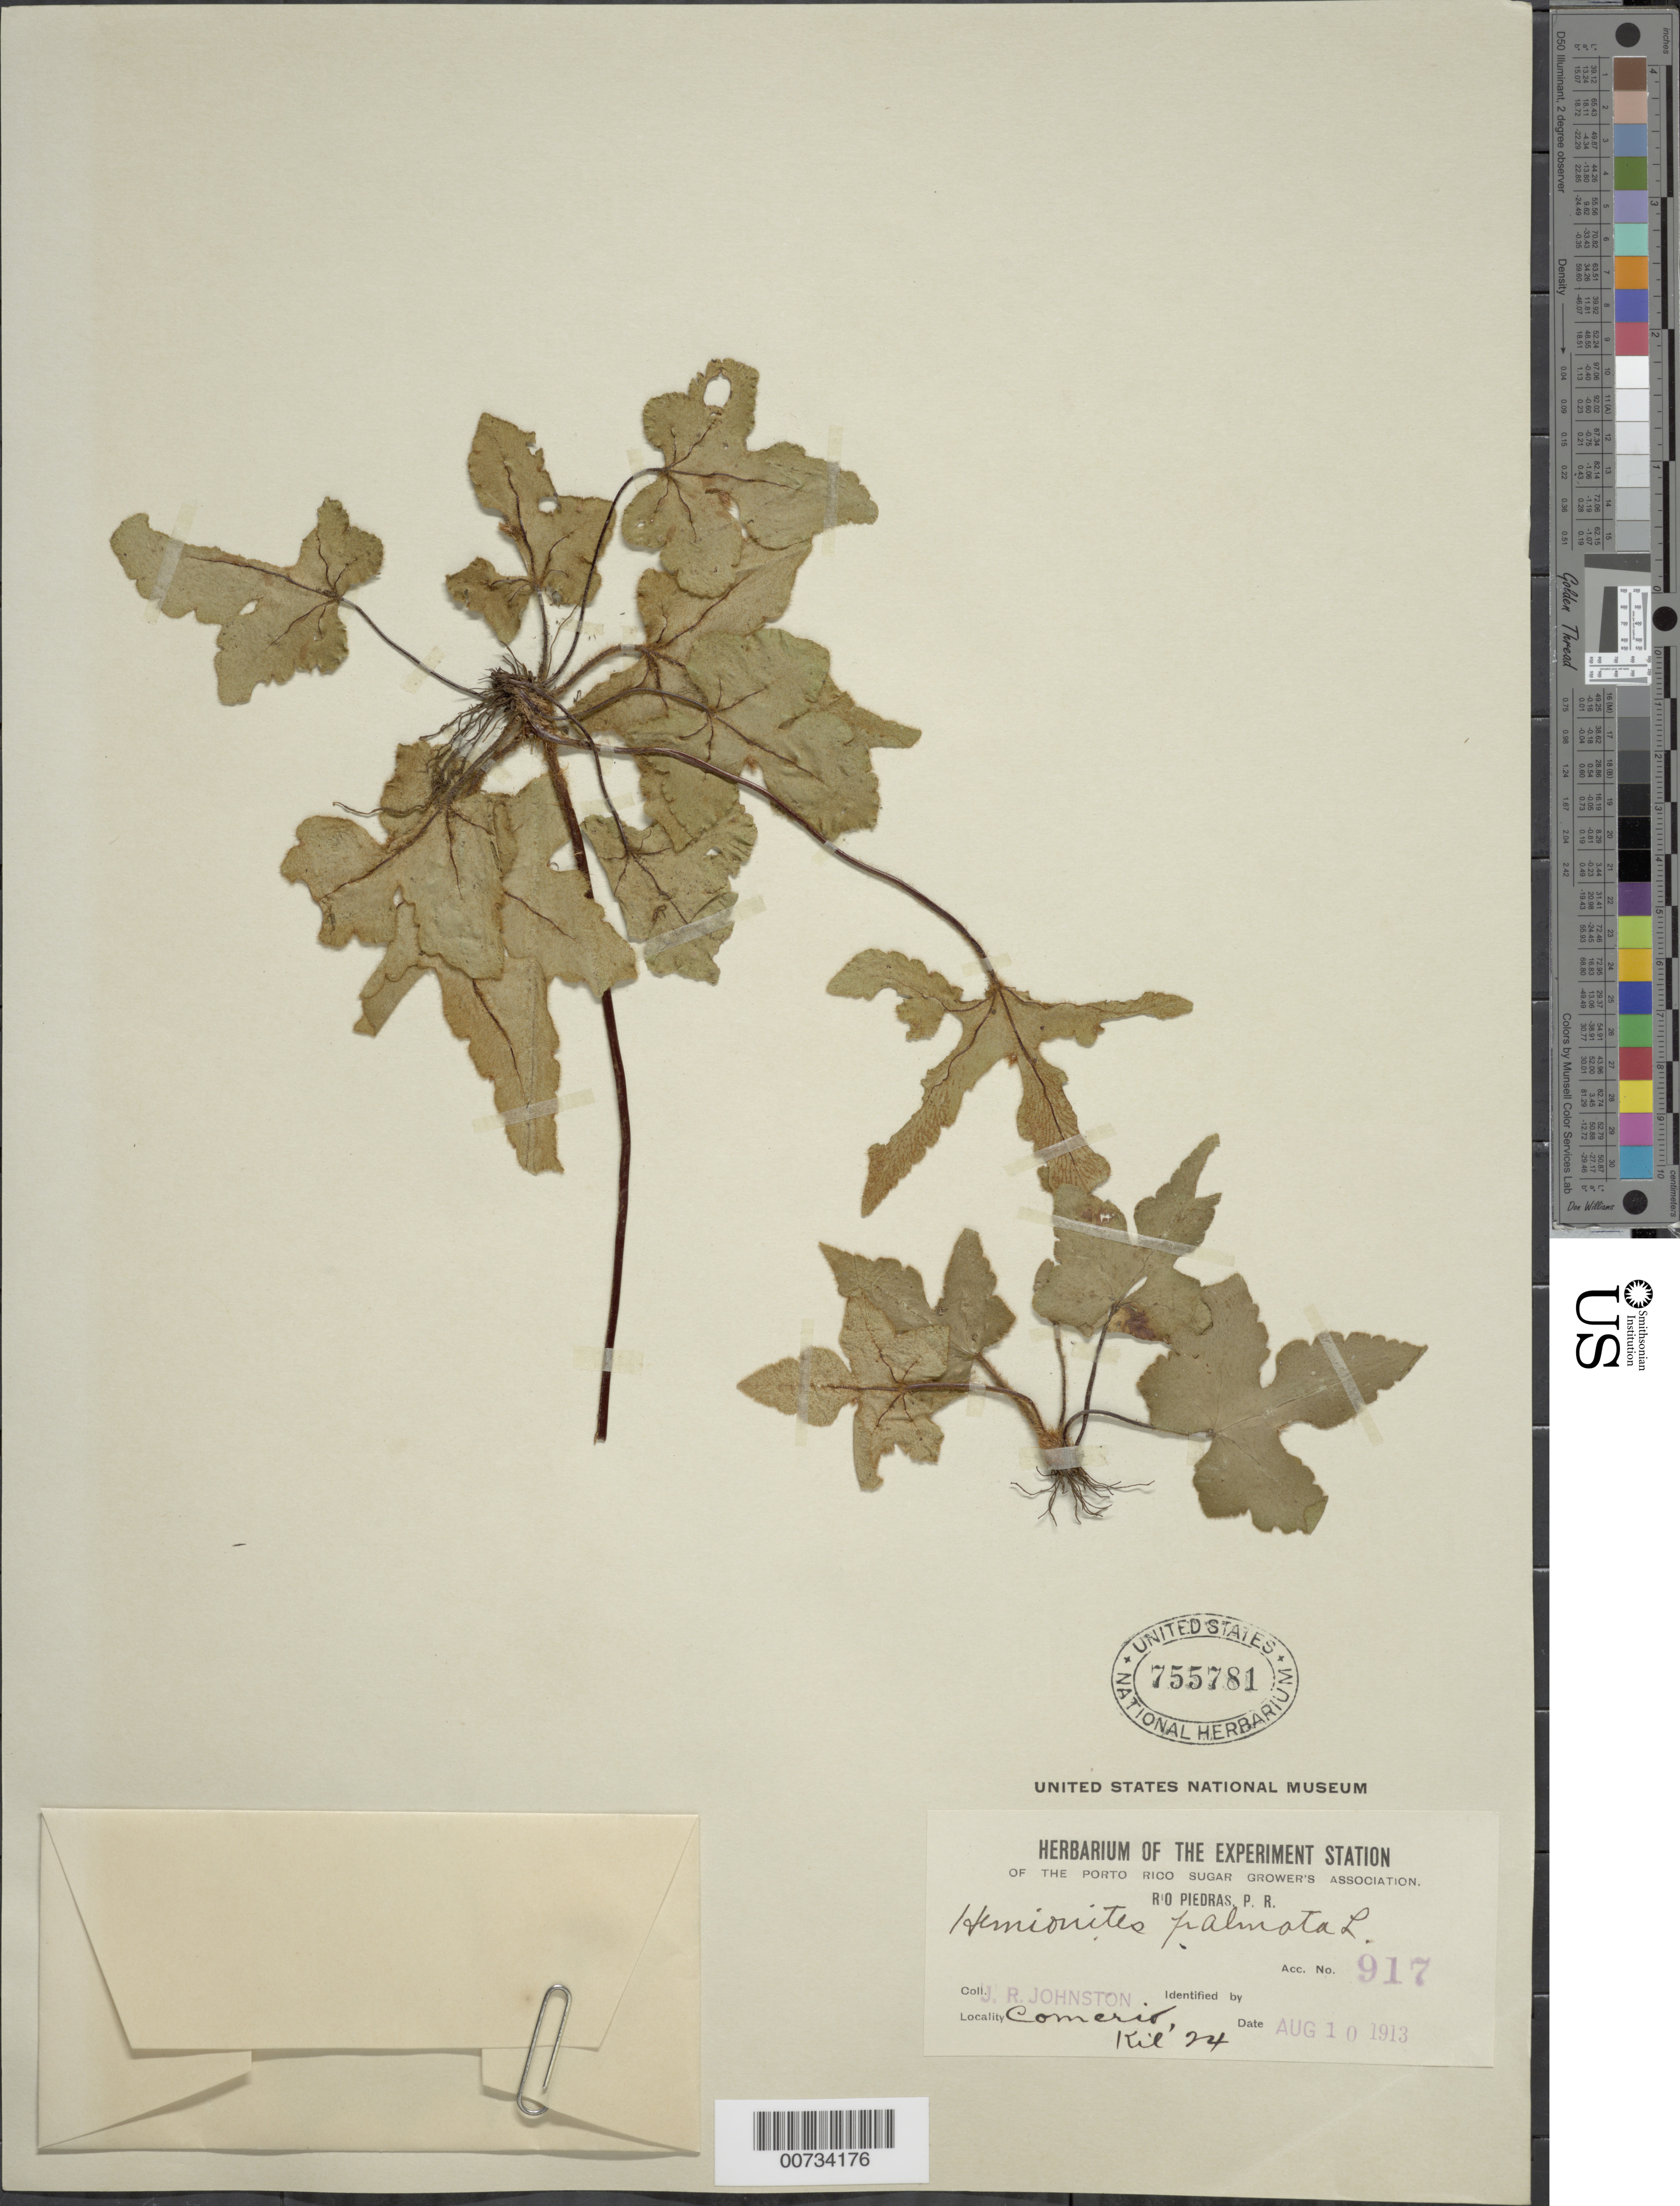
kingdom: Plantae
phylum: Tracheophyta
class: Polypodiopsida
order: Polypodiales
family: Pteridaceae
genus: Hemionitis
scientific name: Hemionitis palmata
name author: L.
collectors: J. Johnston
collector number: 917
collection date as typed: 10 Aug 1913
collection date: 1913-08-10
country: Puerto Rico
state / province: Comerio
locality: Comerió, km 24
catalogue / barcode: US 755781